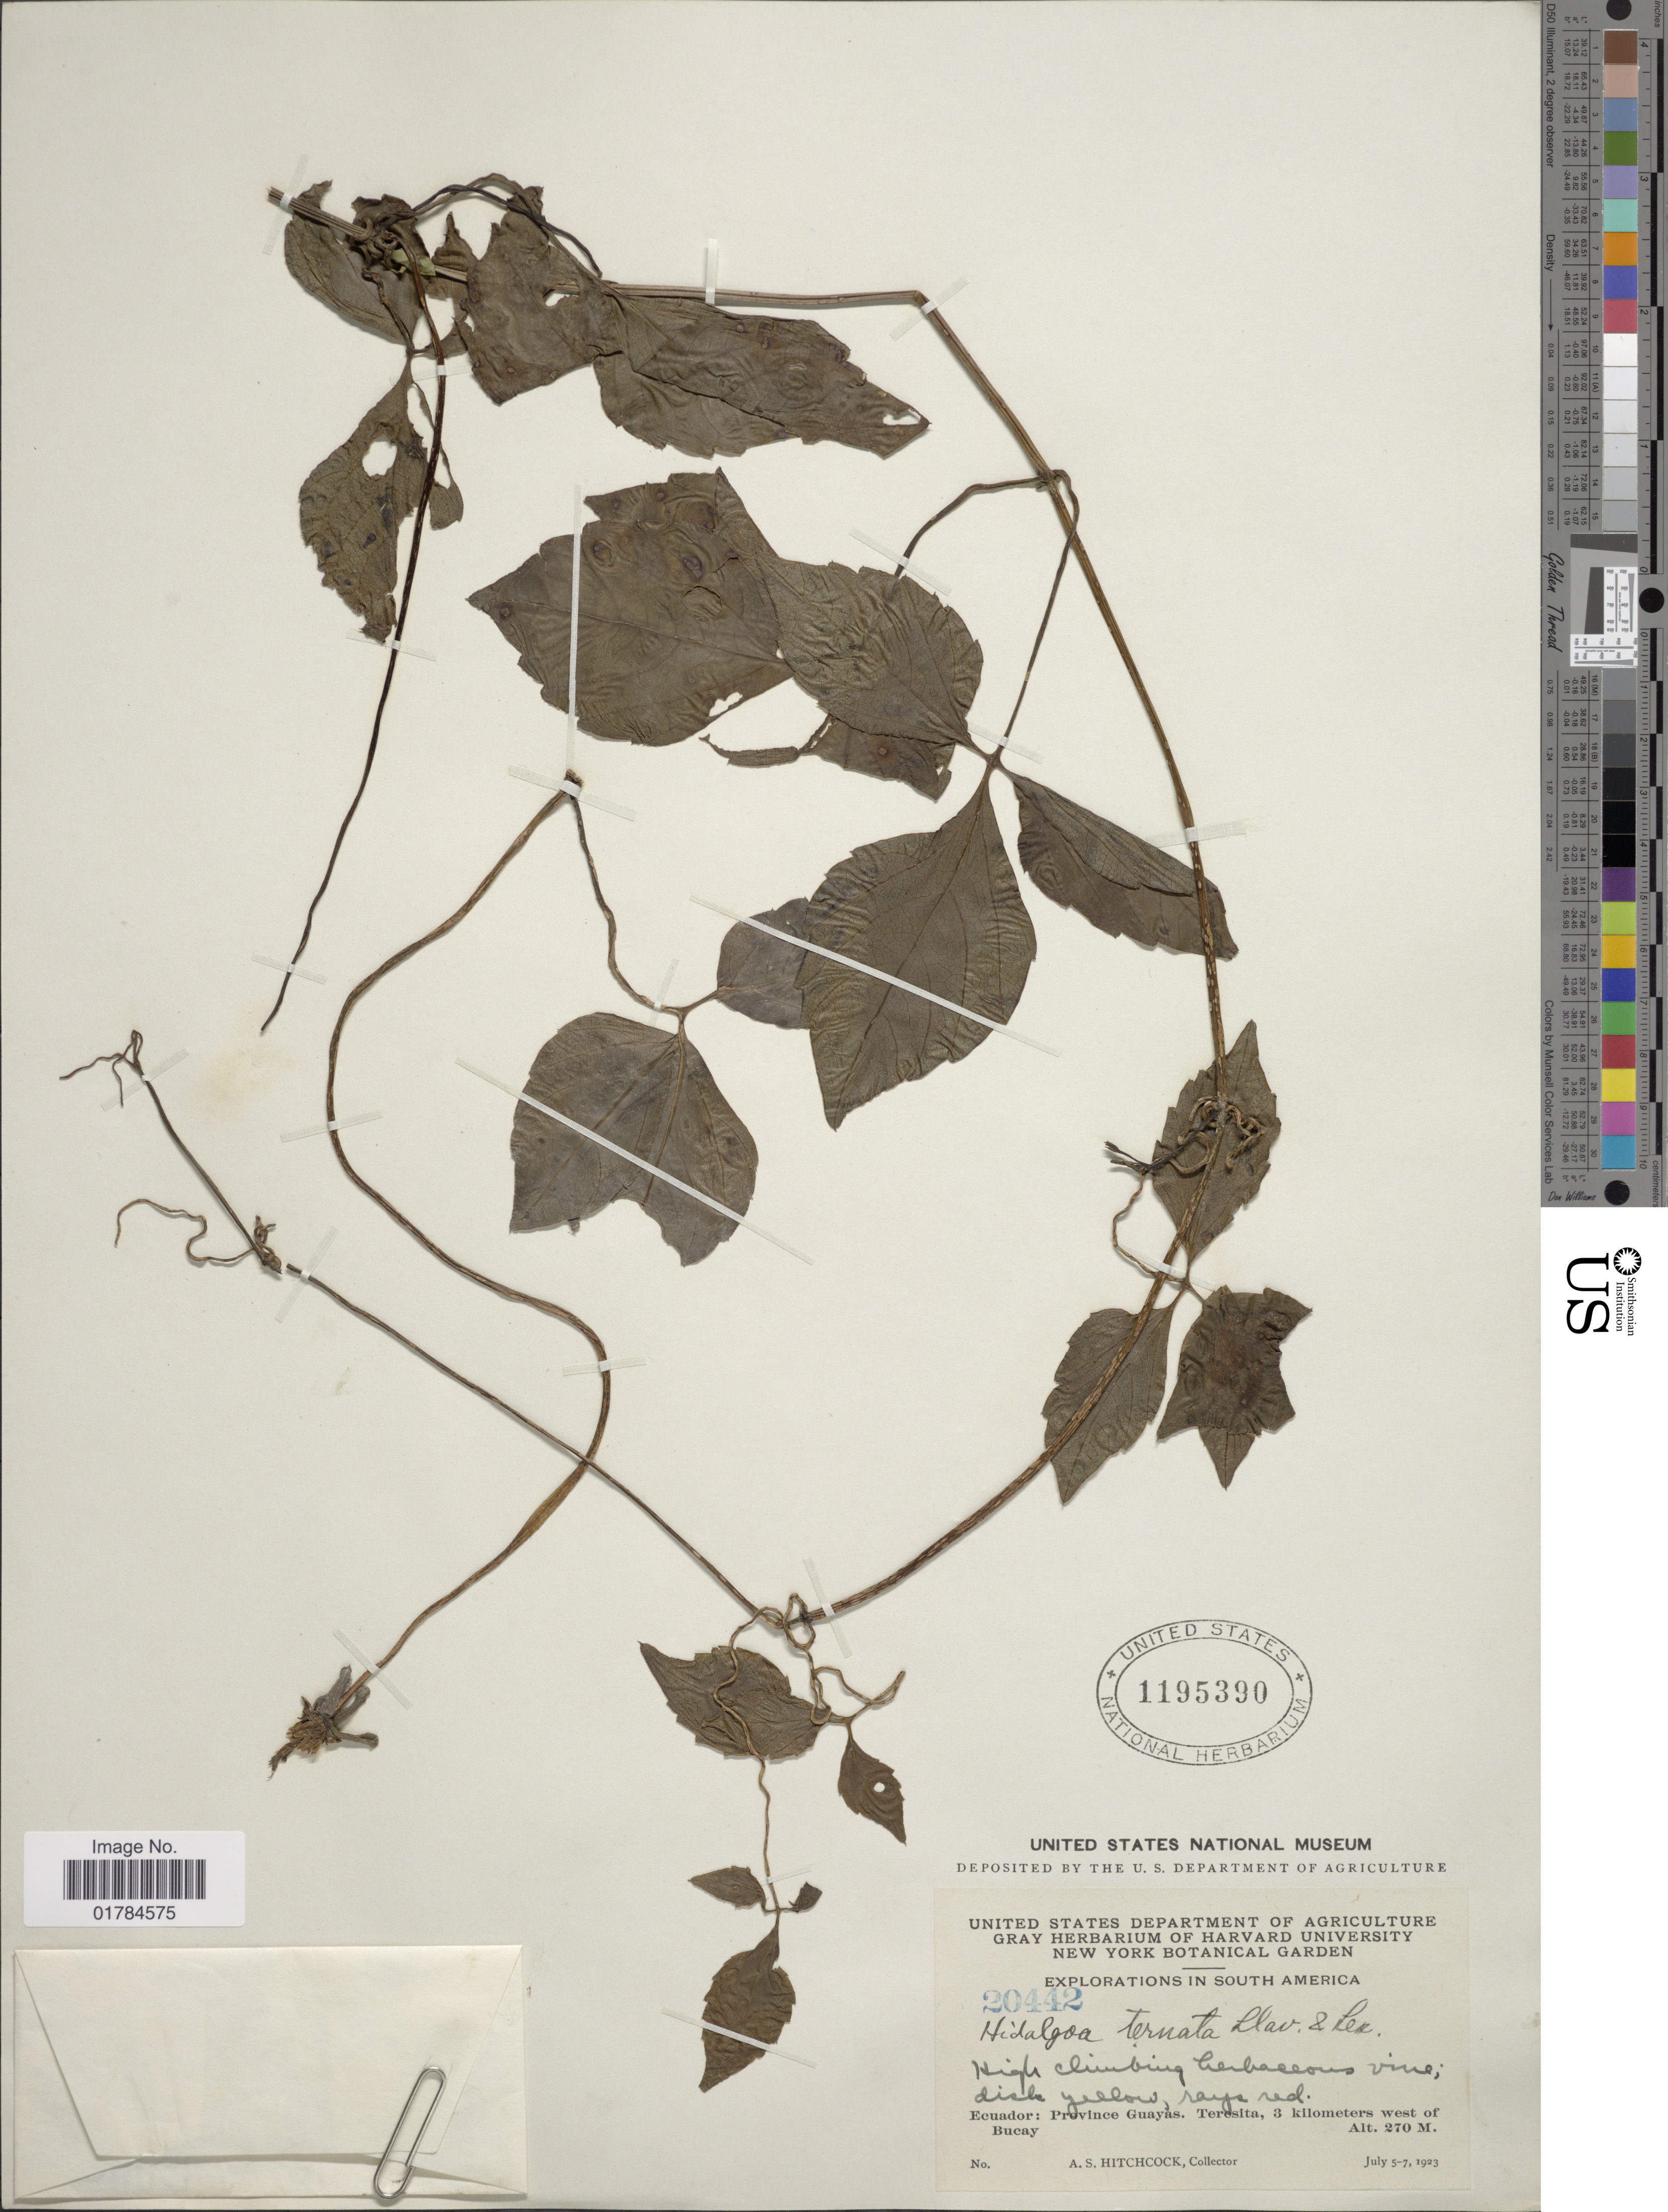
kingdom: Plantae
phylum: Tracheophyta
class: Magnoliopsida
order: Asterales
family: Asteraceae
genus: Hidalgoa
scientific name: Hidalgoa ternata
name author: La Llave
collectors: A. S. Hitchcock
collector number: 20442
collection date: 1923-07-05/1923-07-07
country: Ecuador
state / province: Guayas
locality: Teresita, 3 kilometers west of Bucay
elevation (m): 270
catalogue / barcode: US 1195390